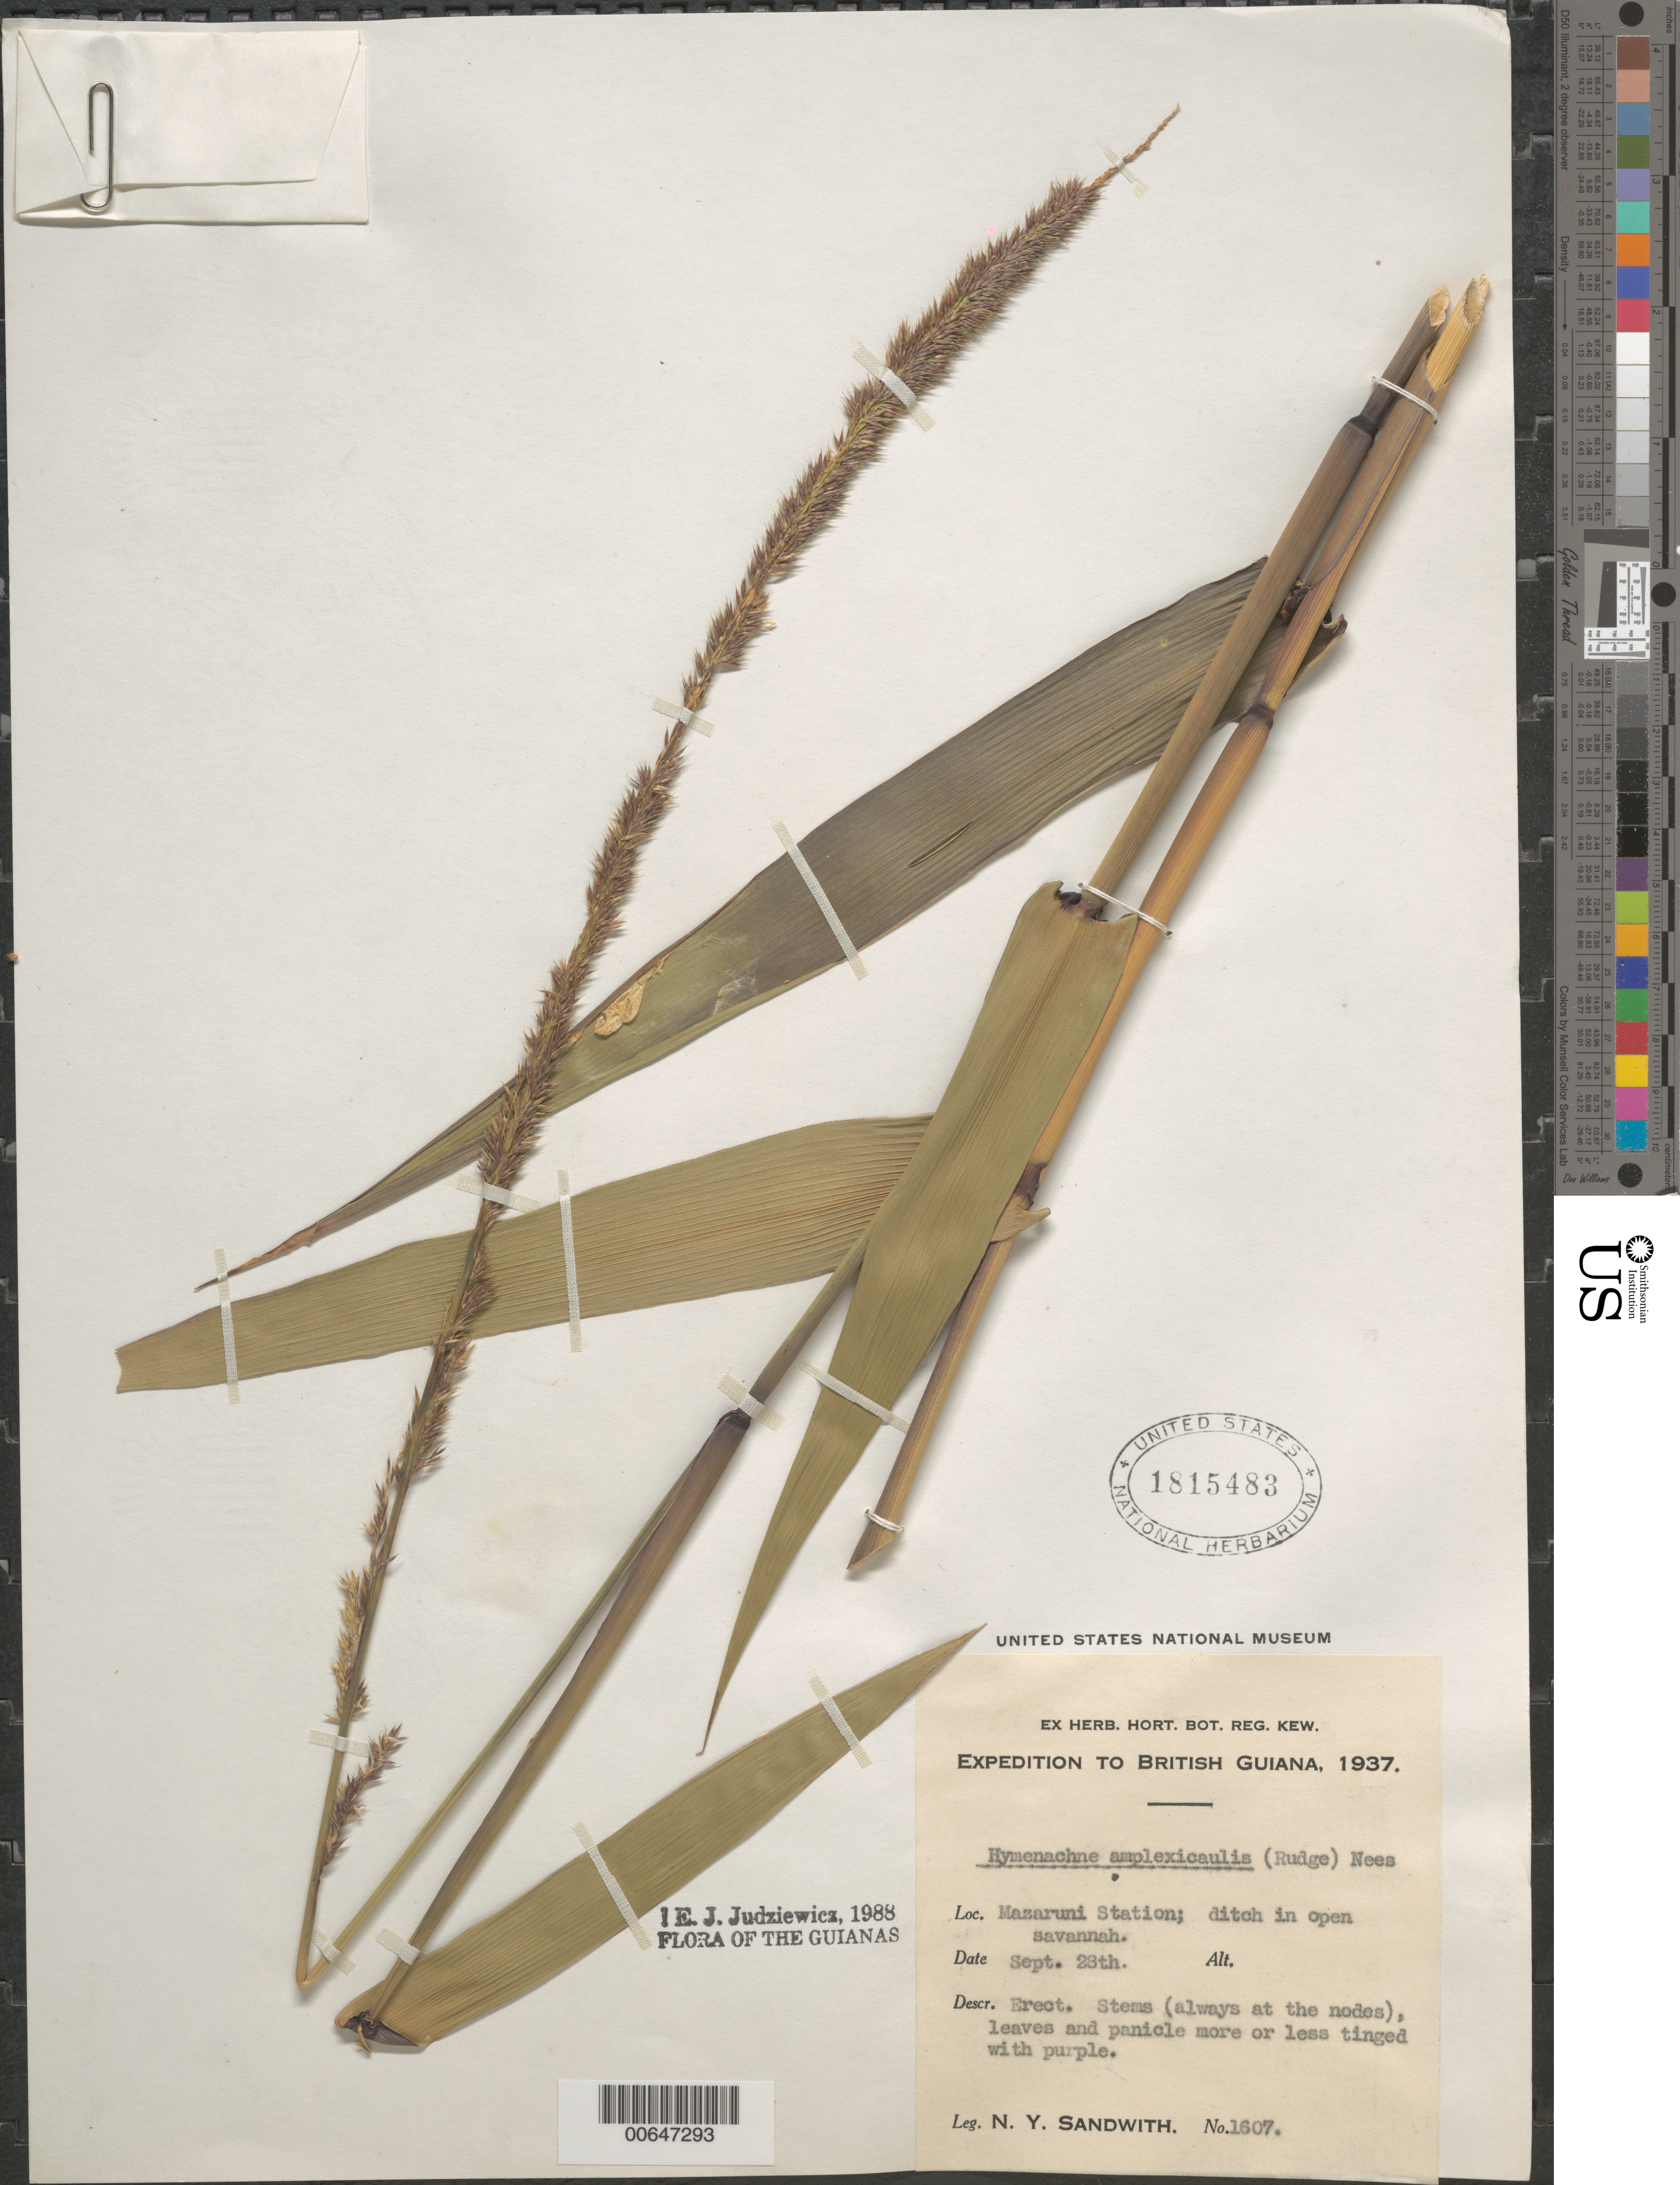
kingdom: Plantae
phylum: Tracheophyta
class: Liliopsida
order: Poales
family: Poaceae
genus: Hymenachne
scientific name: Hymenachne amplexicaulis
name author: (Rudge) Nees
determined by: Judziewicz, E. J.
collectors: N. Y. Sandwith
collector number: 1607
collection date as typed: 28-Sep-37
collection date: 1937-09-28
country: Guyana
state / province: Cuyuni-Mazaruni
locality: Mazaruni Station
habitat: Ditch in open savanna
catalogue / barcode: US 1815483